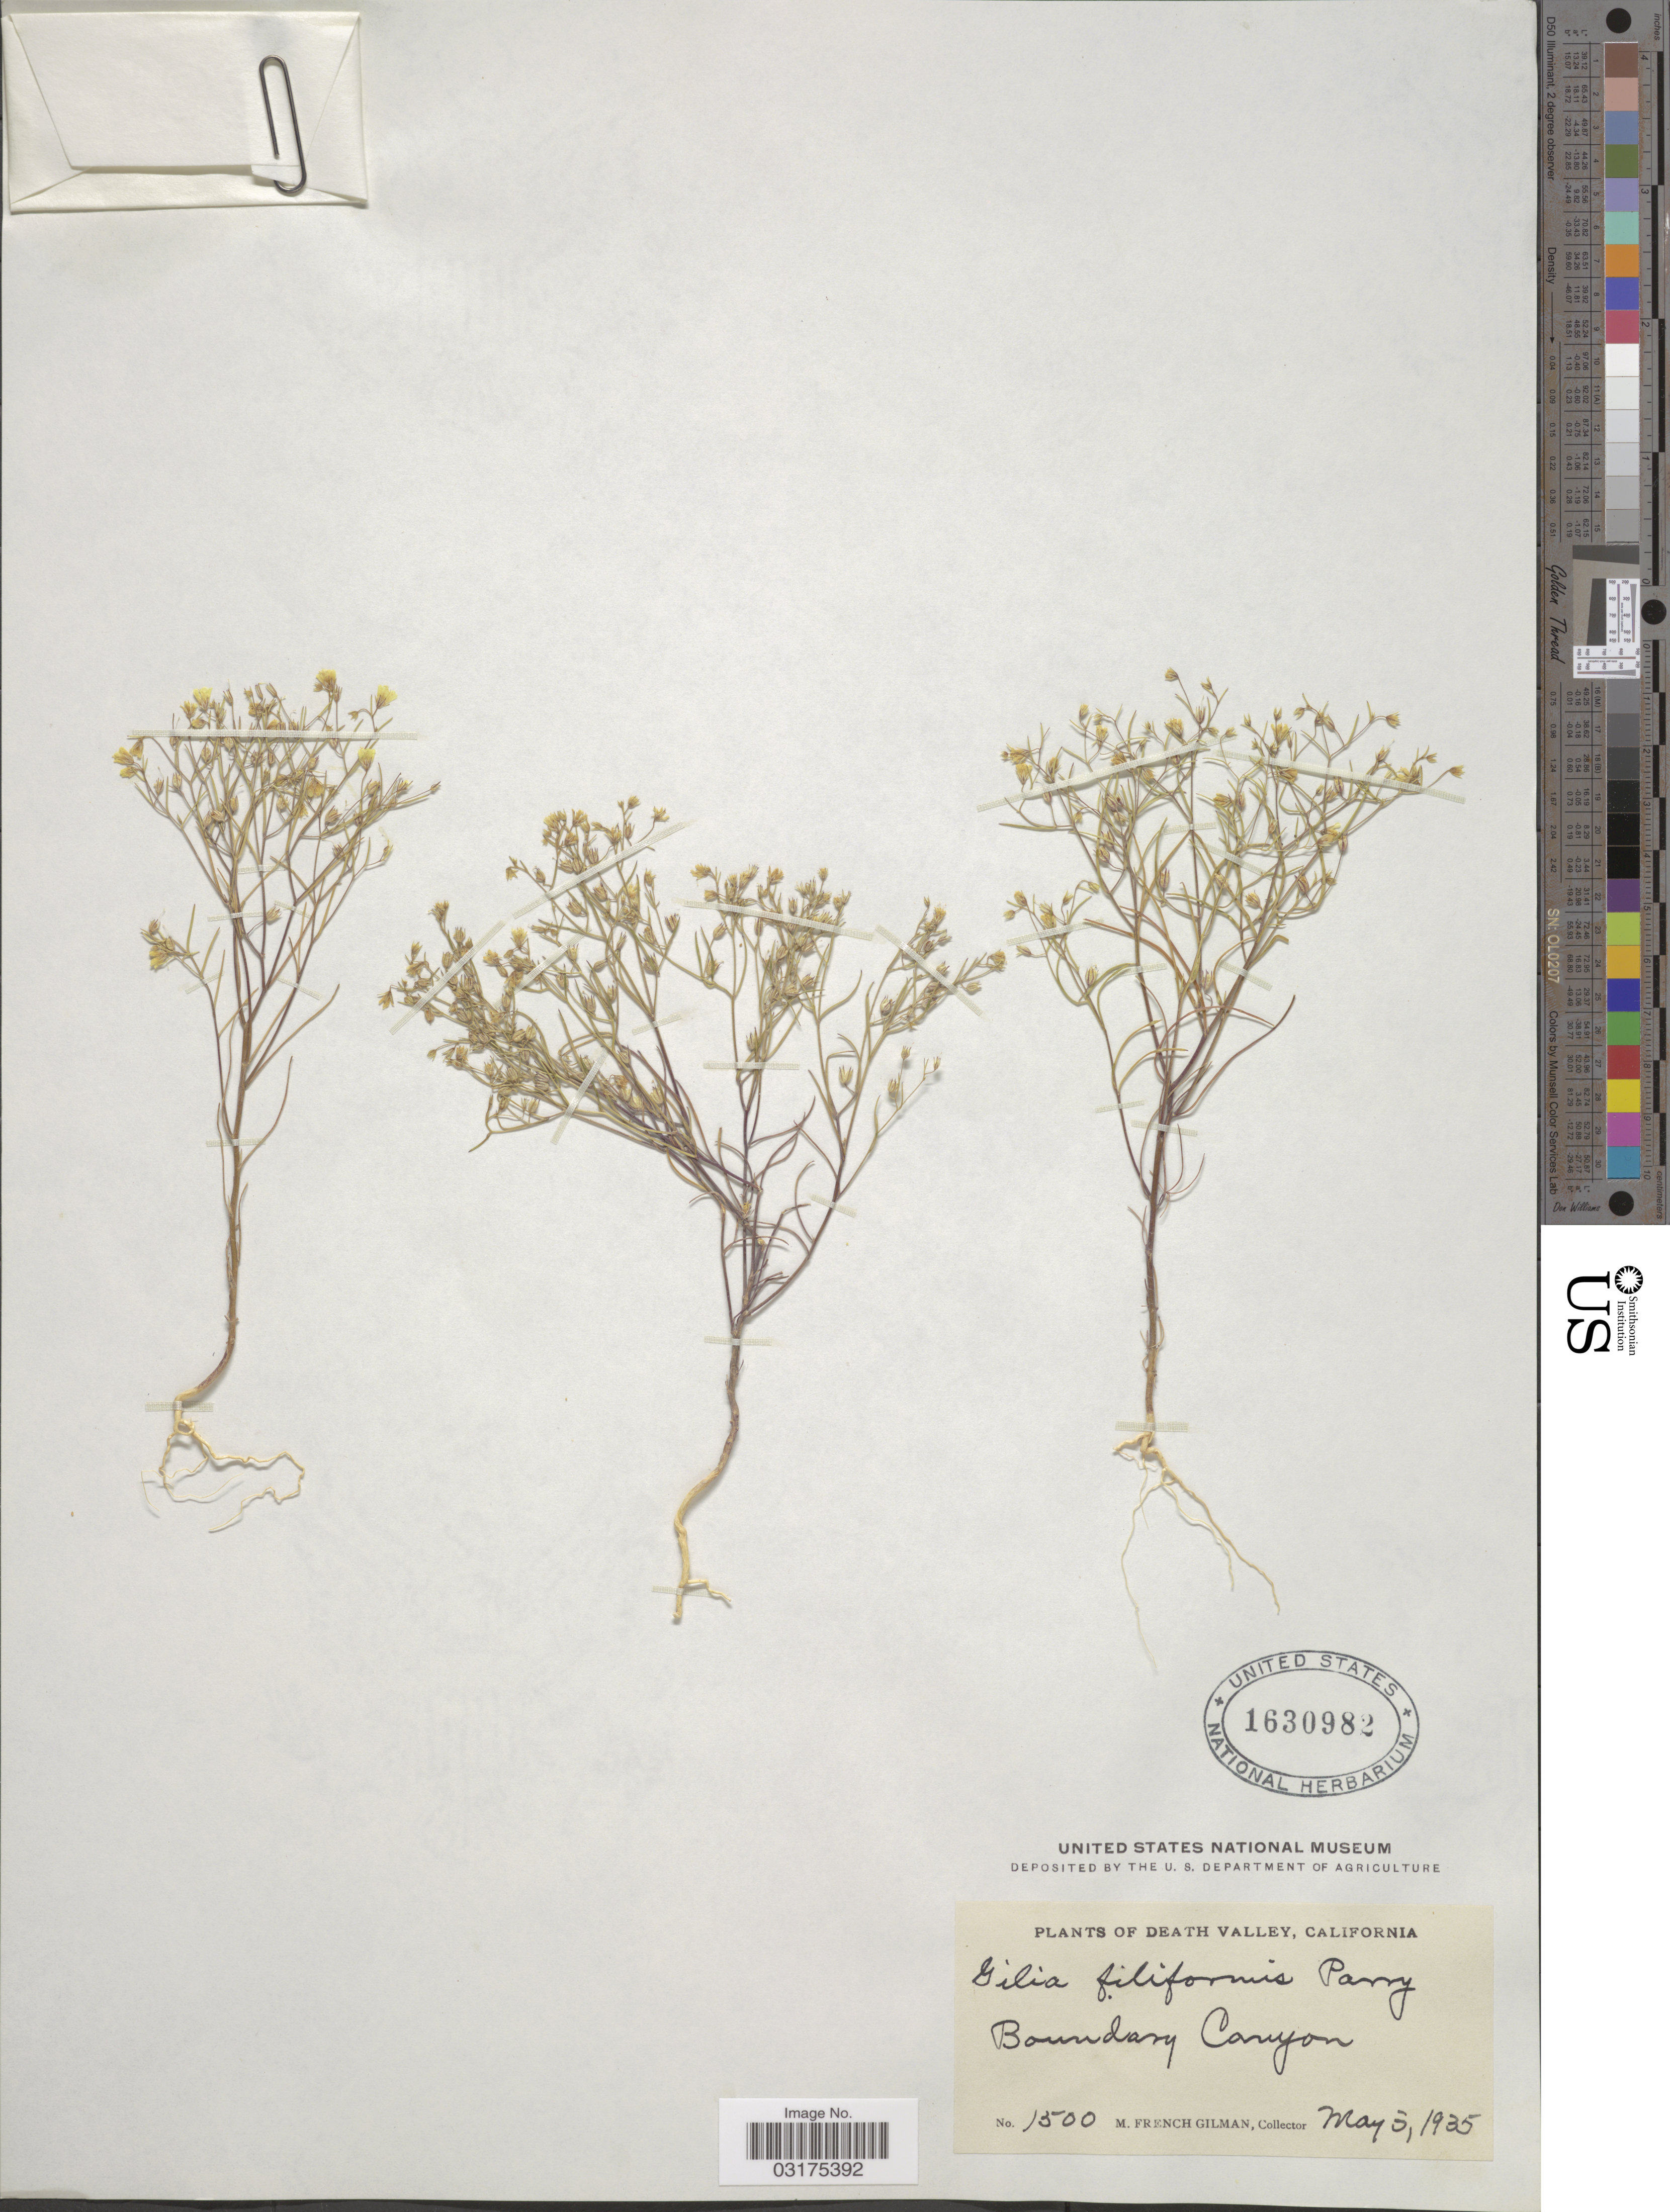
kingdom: Plantae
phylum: Tracheophyta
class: Magnoliopsida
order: Ericales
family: Polemoniaceae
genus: Linanthus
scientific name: Linanthus filiformis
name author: (Parry ex A. Gray) J.M. Porter & L.A. Johnson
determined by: Strong, Mark T., (BOT), Smithsonian Institution - National Museum of Natural History (UNITED STATES)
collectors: M. F. Gilman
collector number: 1500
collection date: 1935-05-05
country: United States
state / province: California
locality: Death Valley, California, Boundary Canyon.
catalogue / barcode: US 1630982